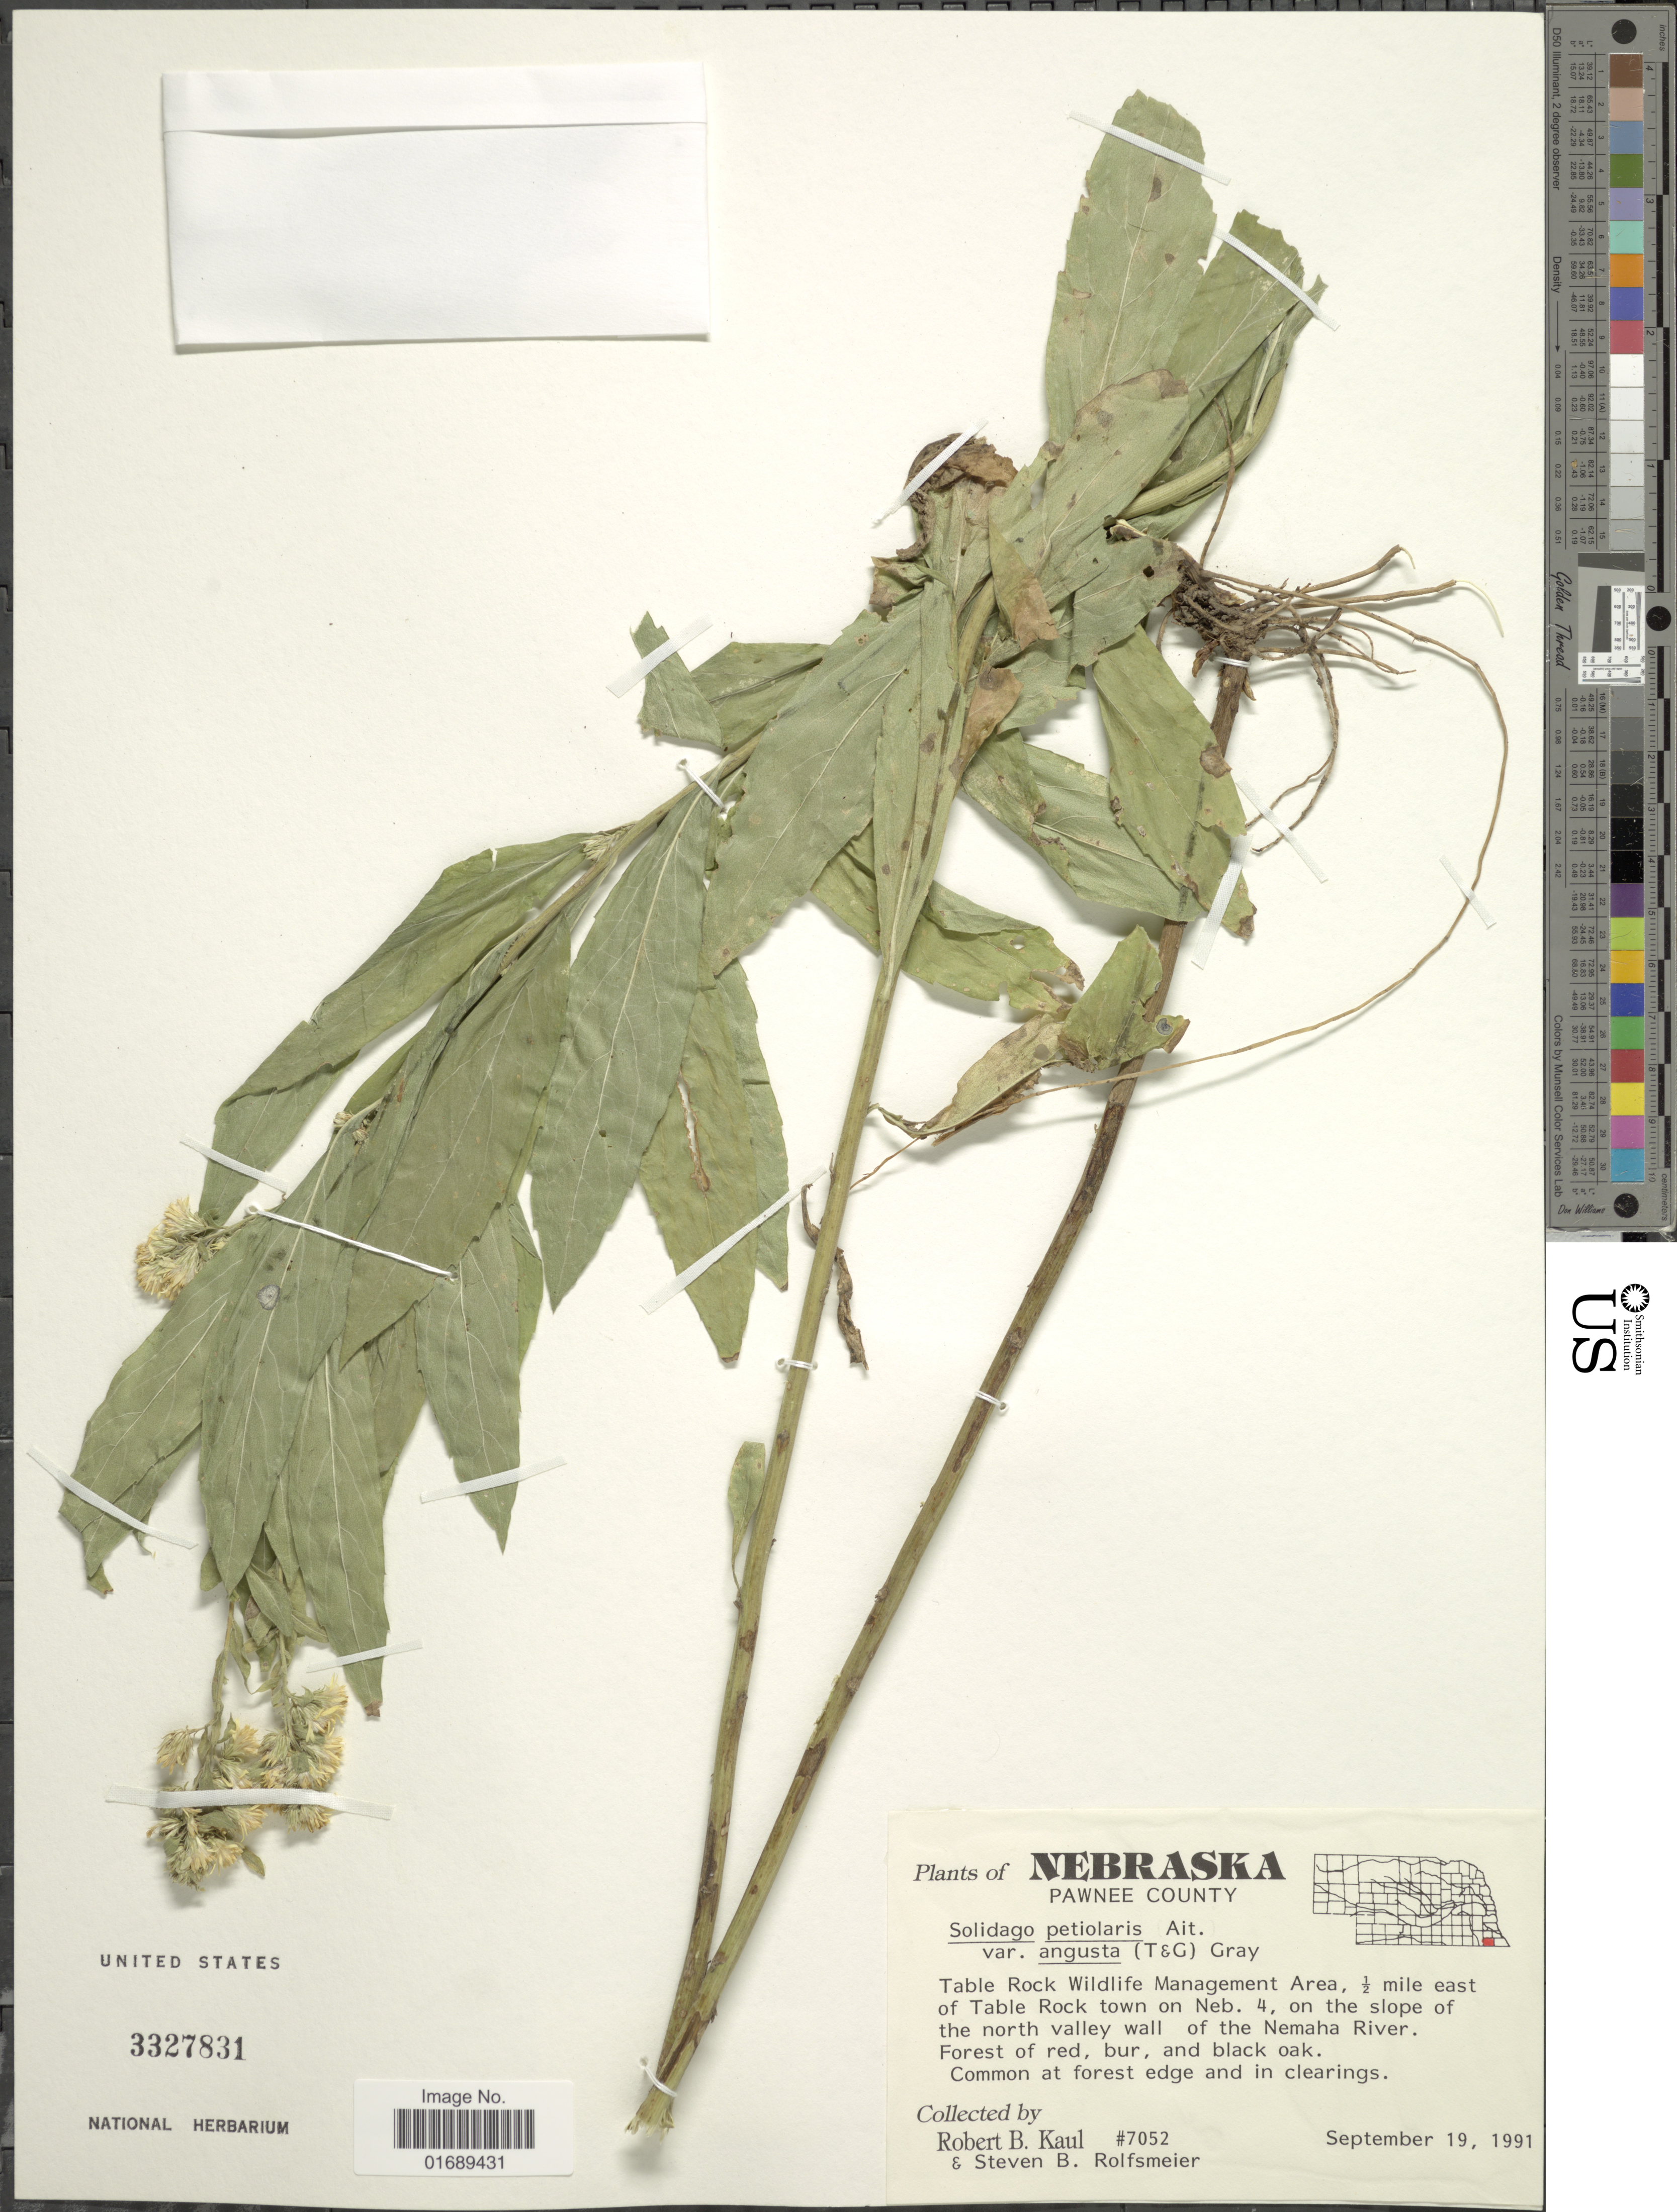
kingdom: Plantae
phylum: Tracheophyta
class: Magnoliopsida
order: Asterales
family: Asteraceae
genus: Solidago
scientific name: Solidago petiolaris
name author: Aiton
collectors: R. Kaul & S. Rolfsmeier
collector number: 7052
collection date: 1991-09-19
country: United States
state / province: Nebraska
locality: Pawnee County, Table Rock Wildlife Management Area, ½ mile east of Table Rock town on Neb. 4, on the slope of the north valley wall of the Nemaha River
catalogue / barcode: US 3327831